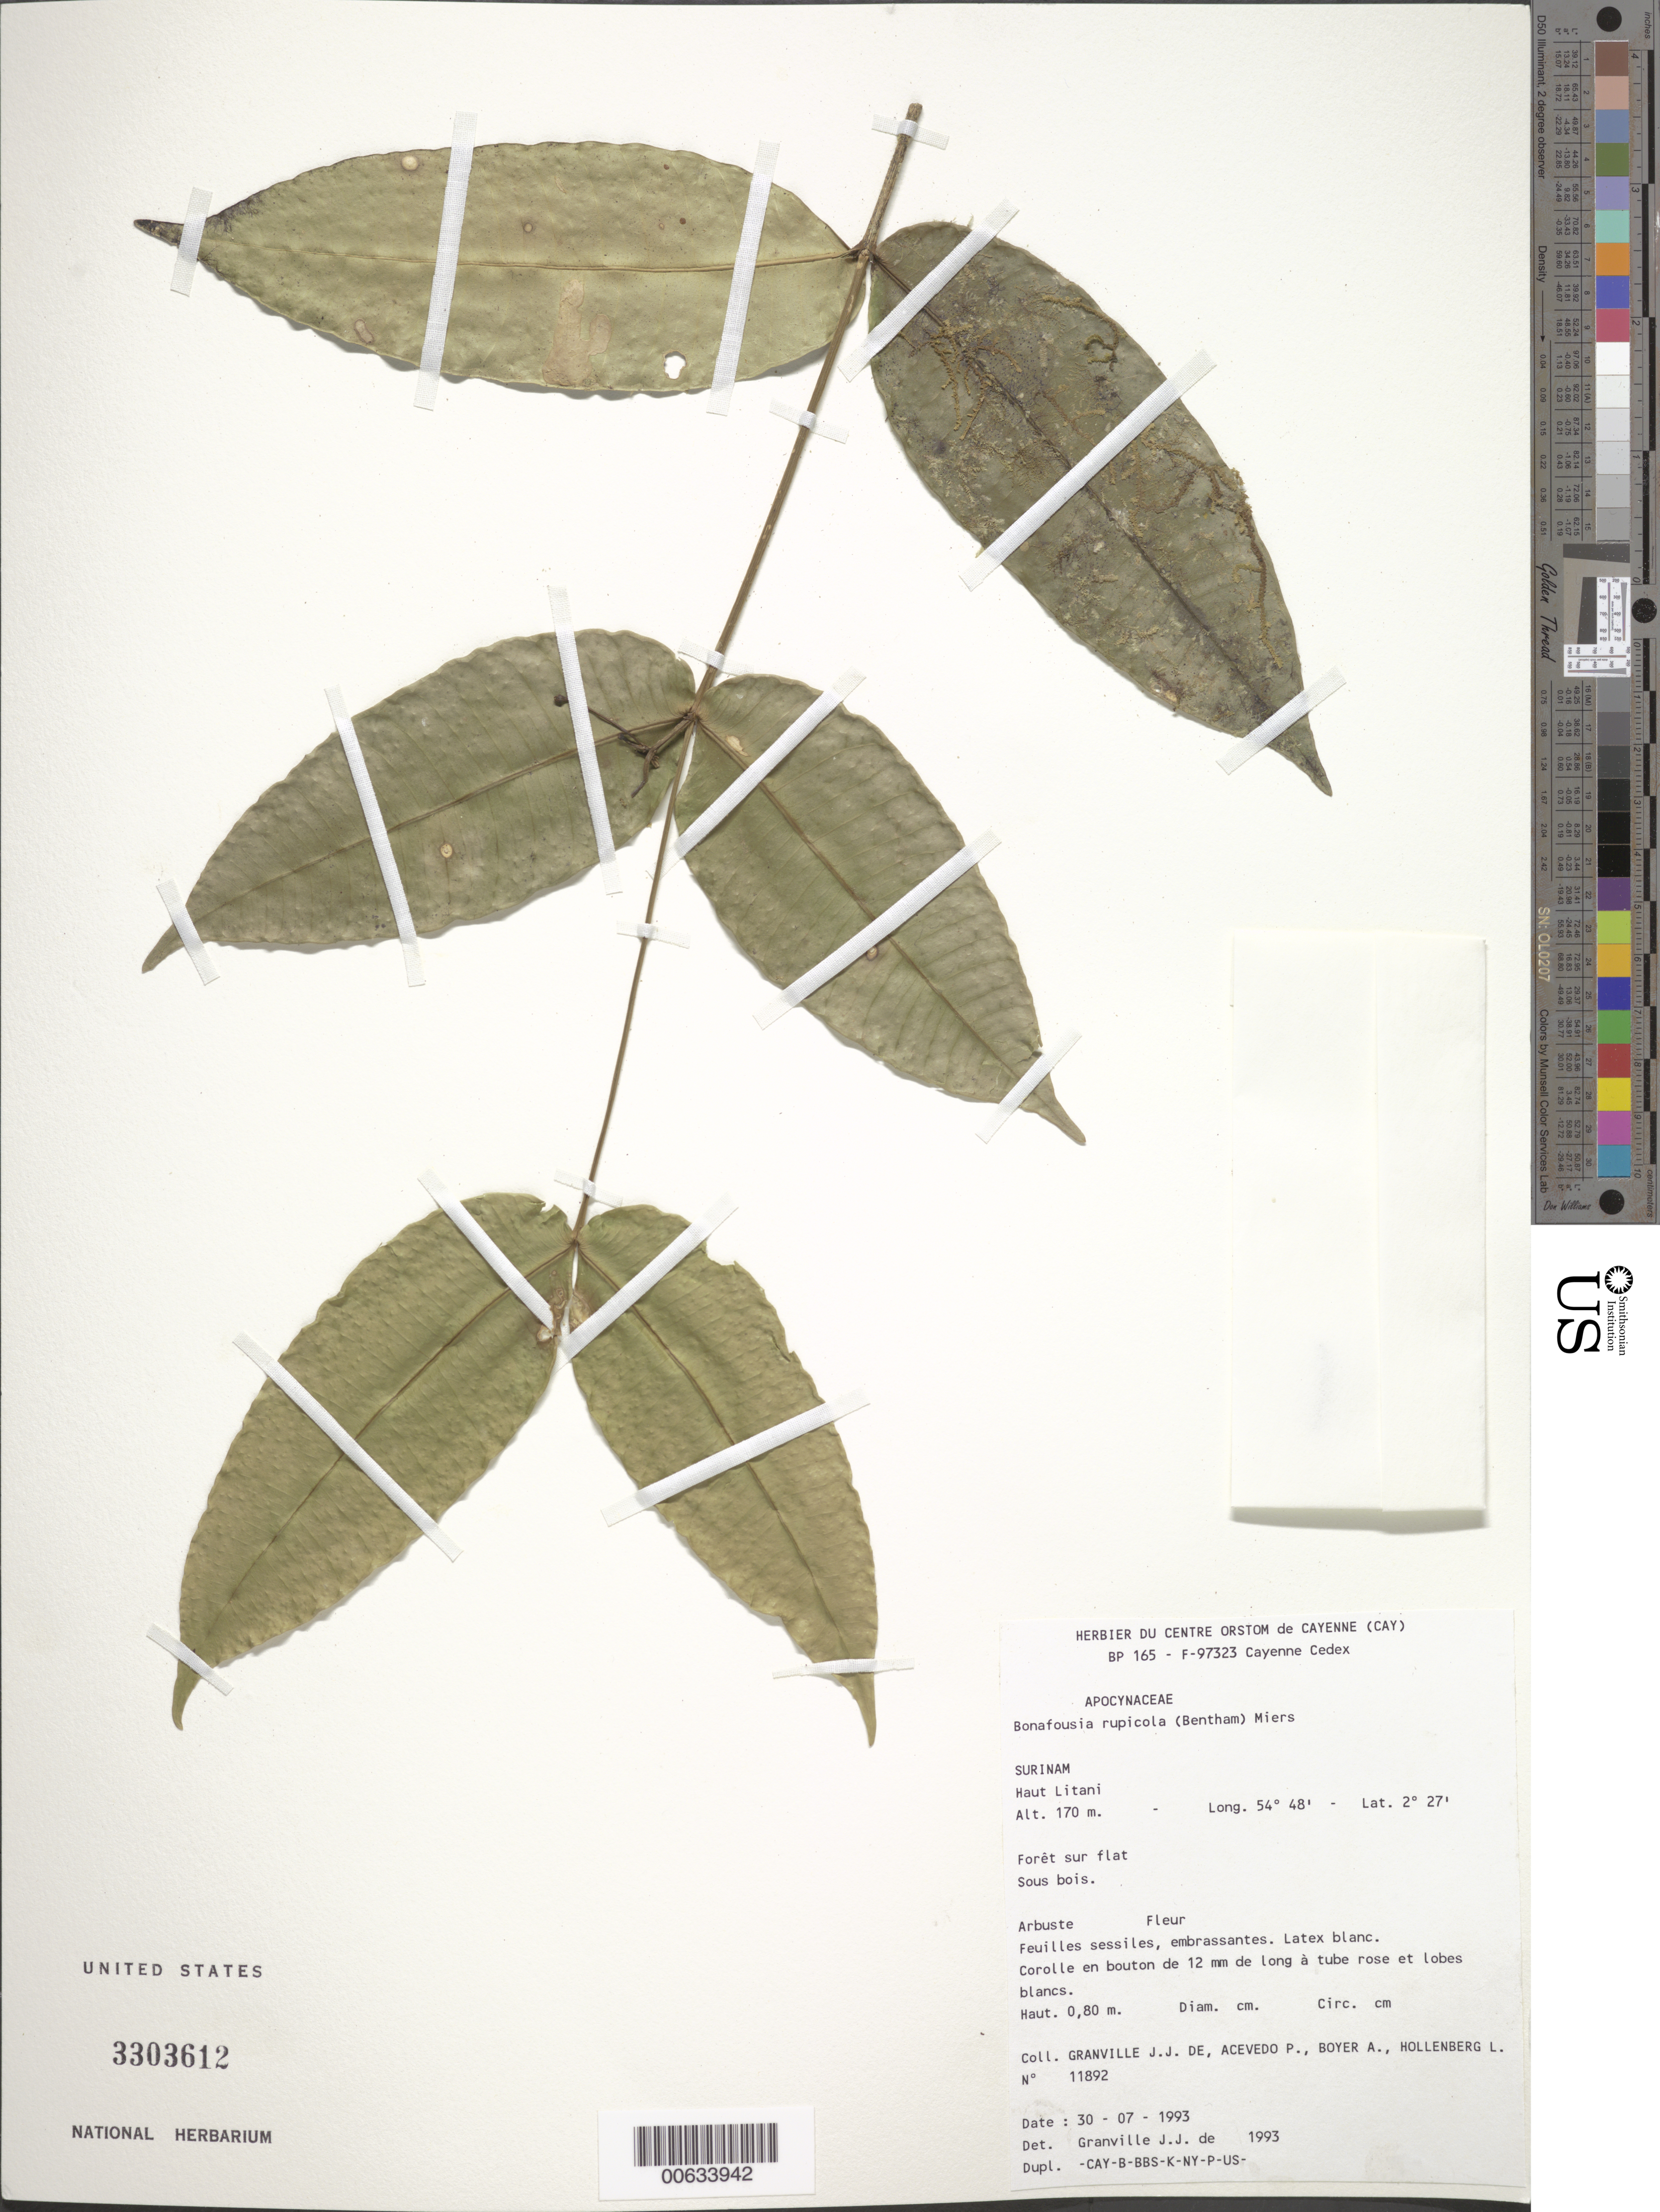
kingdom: Plantae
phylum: Tracheophyta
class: Magnoliopsida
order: Gentianales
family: Apocynaceae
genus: Bonafousia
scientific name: Bonafousia rupicola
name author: (Benth.) Miers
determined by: Granville, J. J. de, (CAY), Institut de Recherche pour le Developpement (IRD) (FRENCH GUIANA)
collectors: J.-J. de Granville, P. Acevedo-Rodr., A. Boyer & L. Hollenberg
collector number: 11892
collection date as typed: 30-Jul-93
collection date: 1993-07-30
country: Suriname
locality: Haut Litany, Bassin du Litany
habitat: Foret sur flat. Sous bois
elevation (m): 170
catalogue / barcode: US 3303612